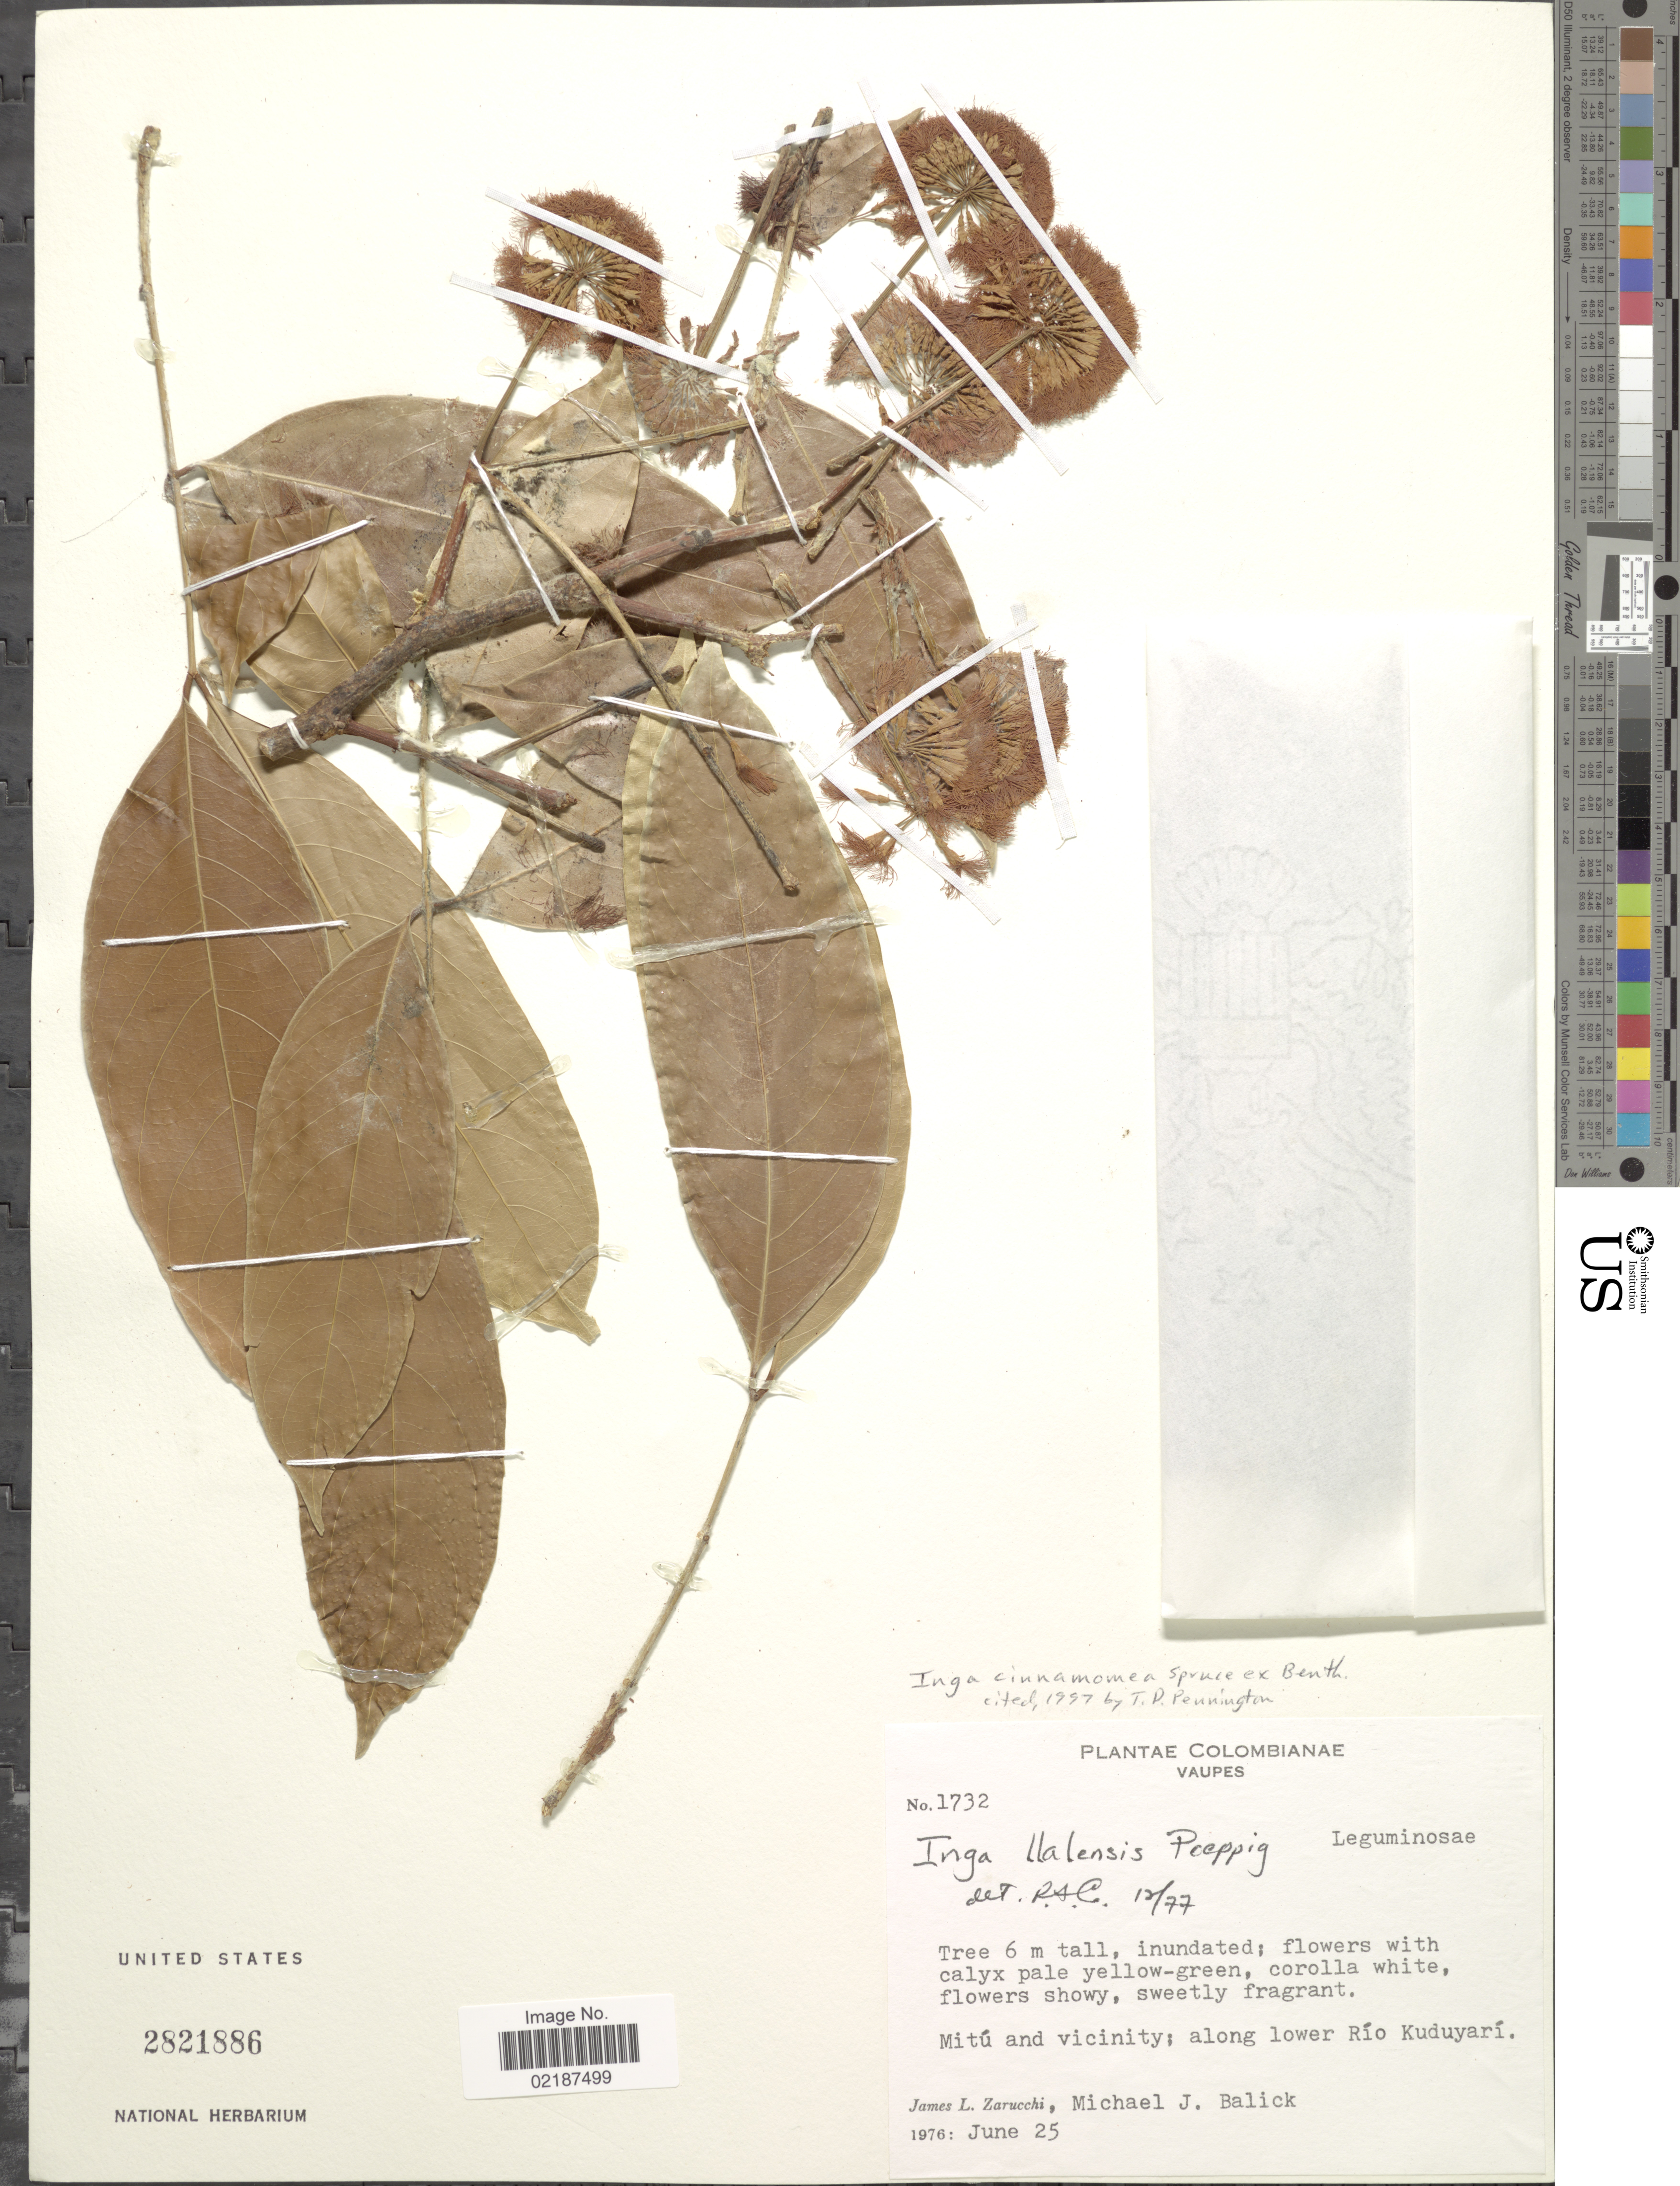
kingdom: Plantae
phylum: Tracheophyta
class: Magnoliopsida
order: Fabales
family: Fabaceae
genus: Inga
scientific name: Inga cinnamomea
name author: Spruce ex Benth.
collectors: J. L. Zarucchi & M. J. Balick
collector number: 1732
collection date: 1976-06-25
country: Colombia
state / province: Vaupés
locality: Mitu and vicinity; along lower Rio Kuduyari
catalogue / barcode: US 2821886